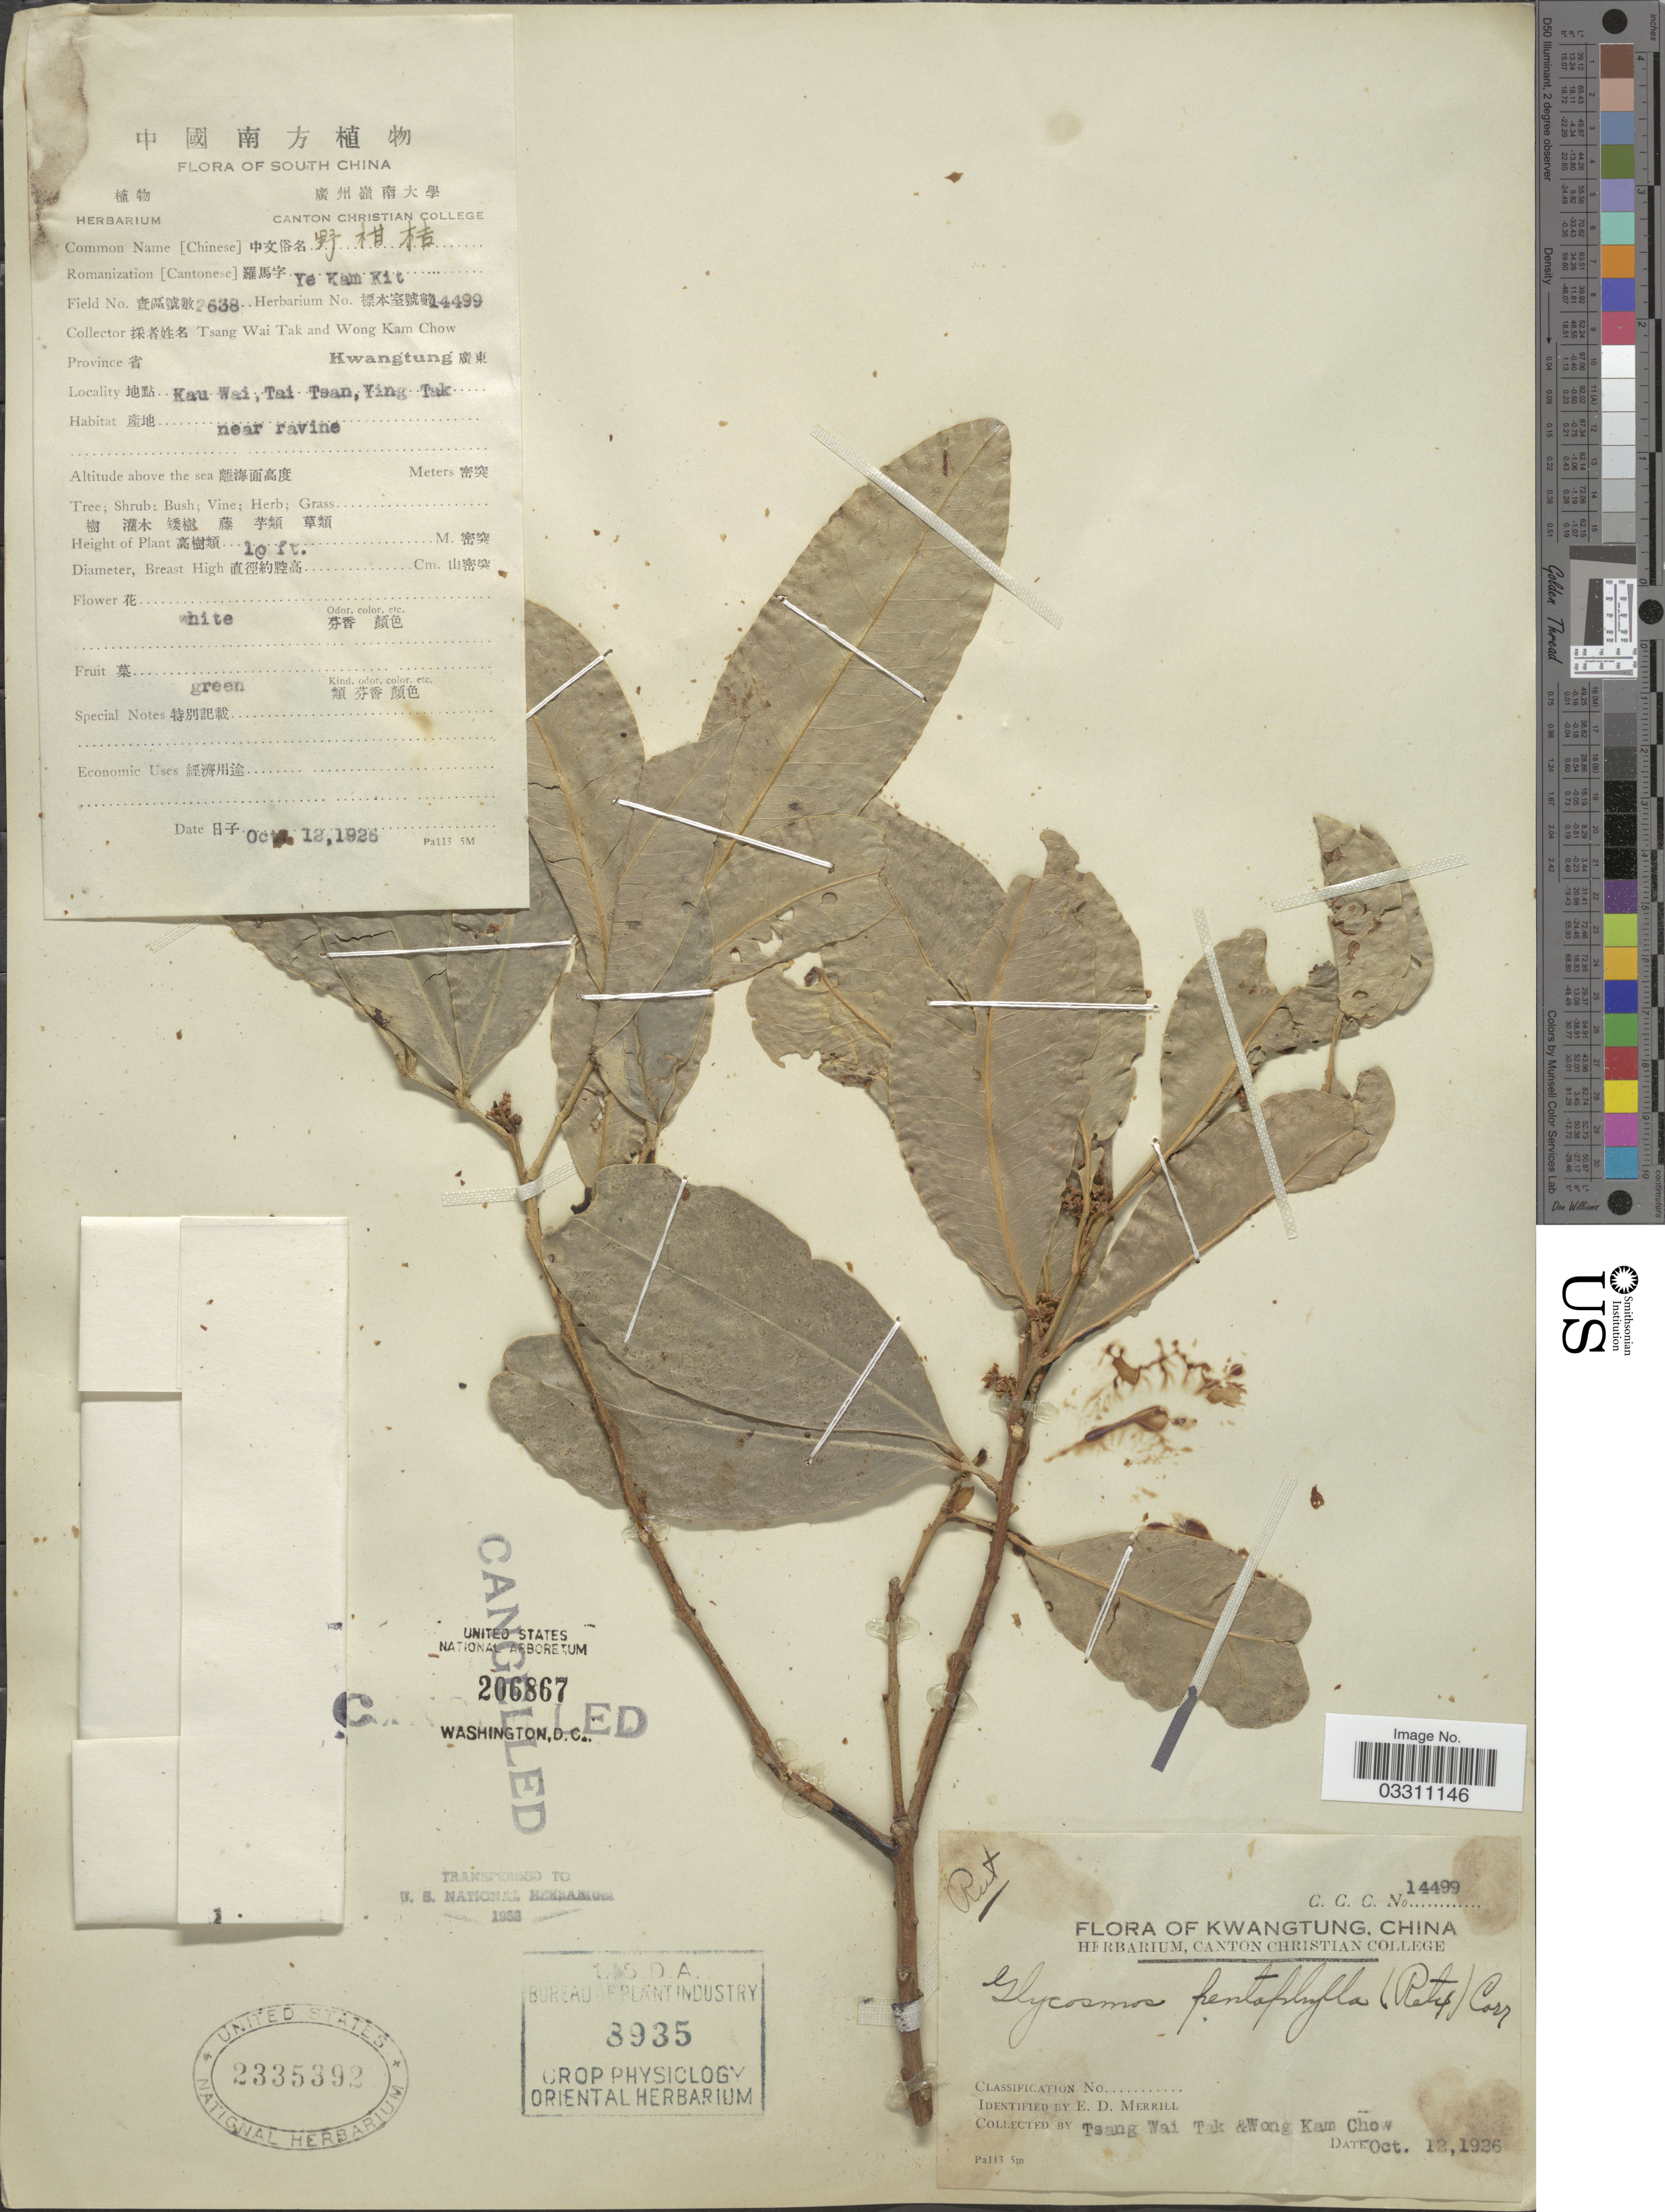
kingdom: Plantae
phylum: Tracheophyta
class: Magnoliopsida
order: Sapindales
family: Rutaceae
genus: Glycosmis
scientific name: Glycosmis pentaphylla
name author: (Retz.) DC.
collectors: W. T. Tsang & W. Chow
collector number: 14499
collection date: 1926-10-12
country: China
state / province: Guangdong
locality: Kwangtung, Kau Wai, Tai Tsan, Ying Tak.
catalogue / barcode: US 2335392